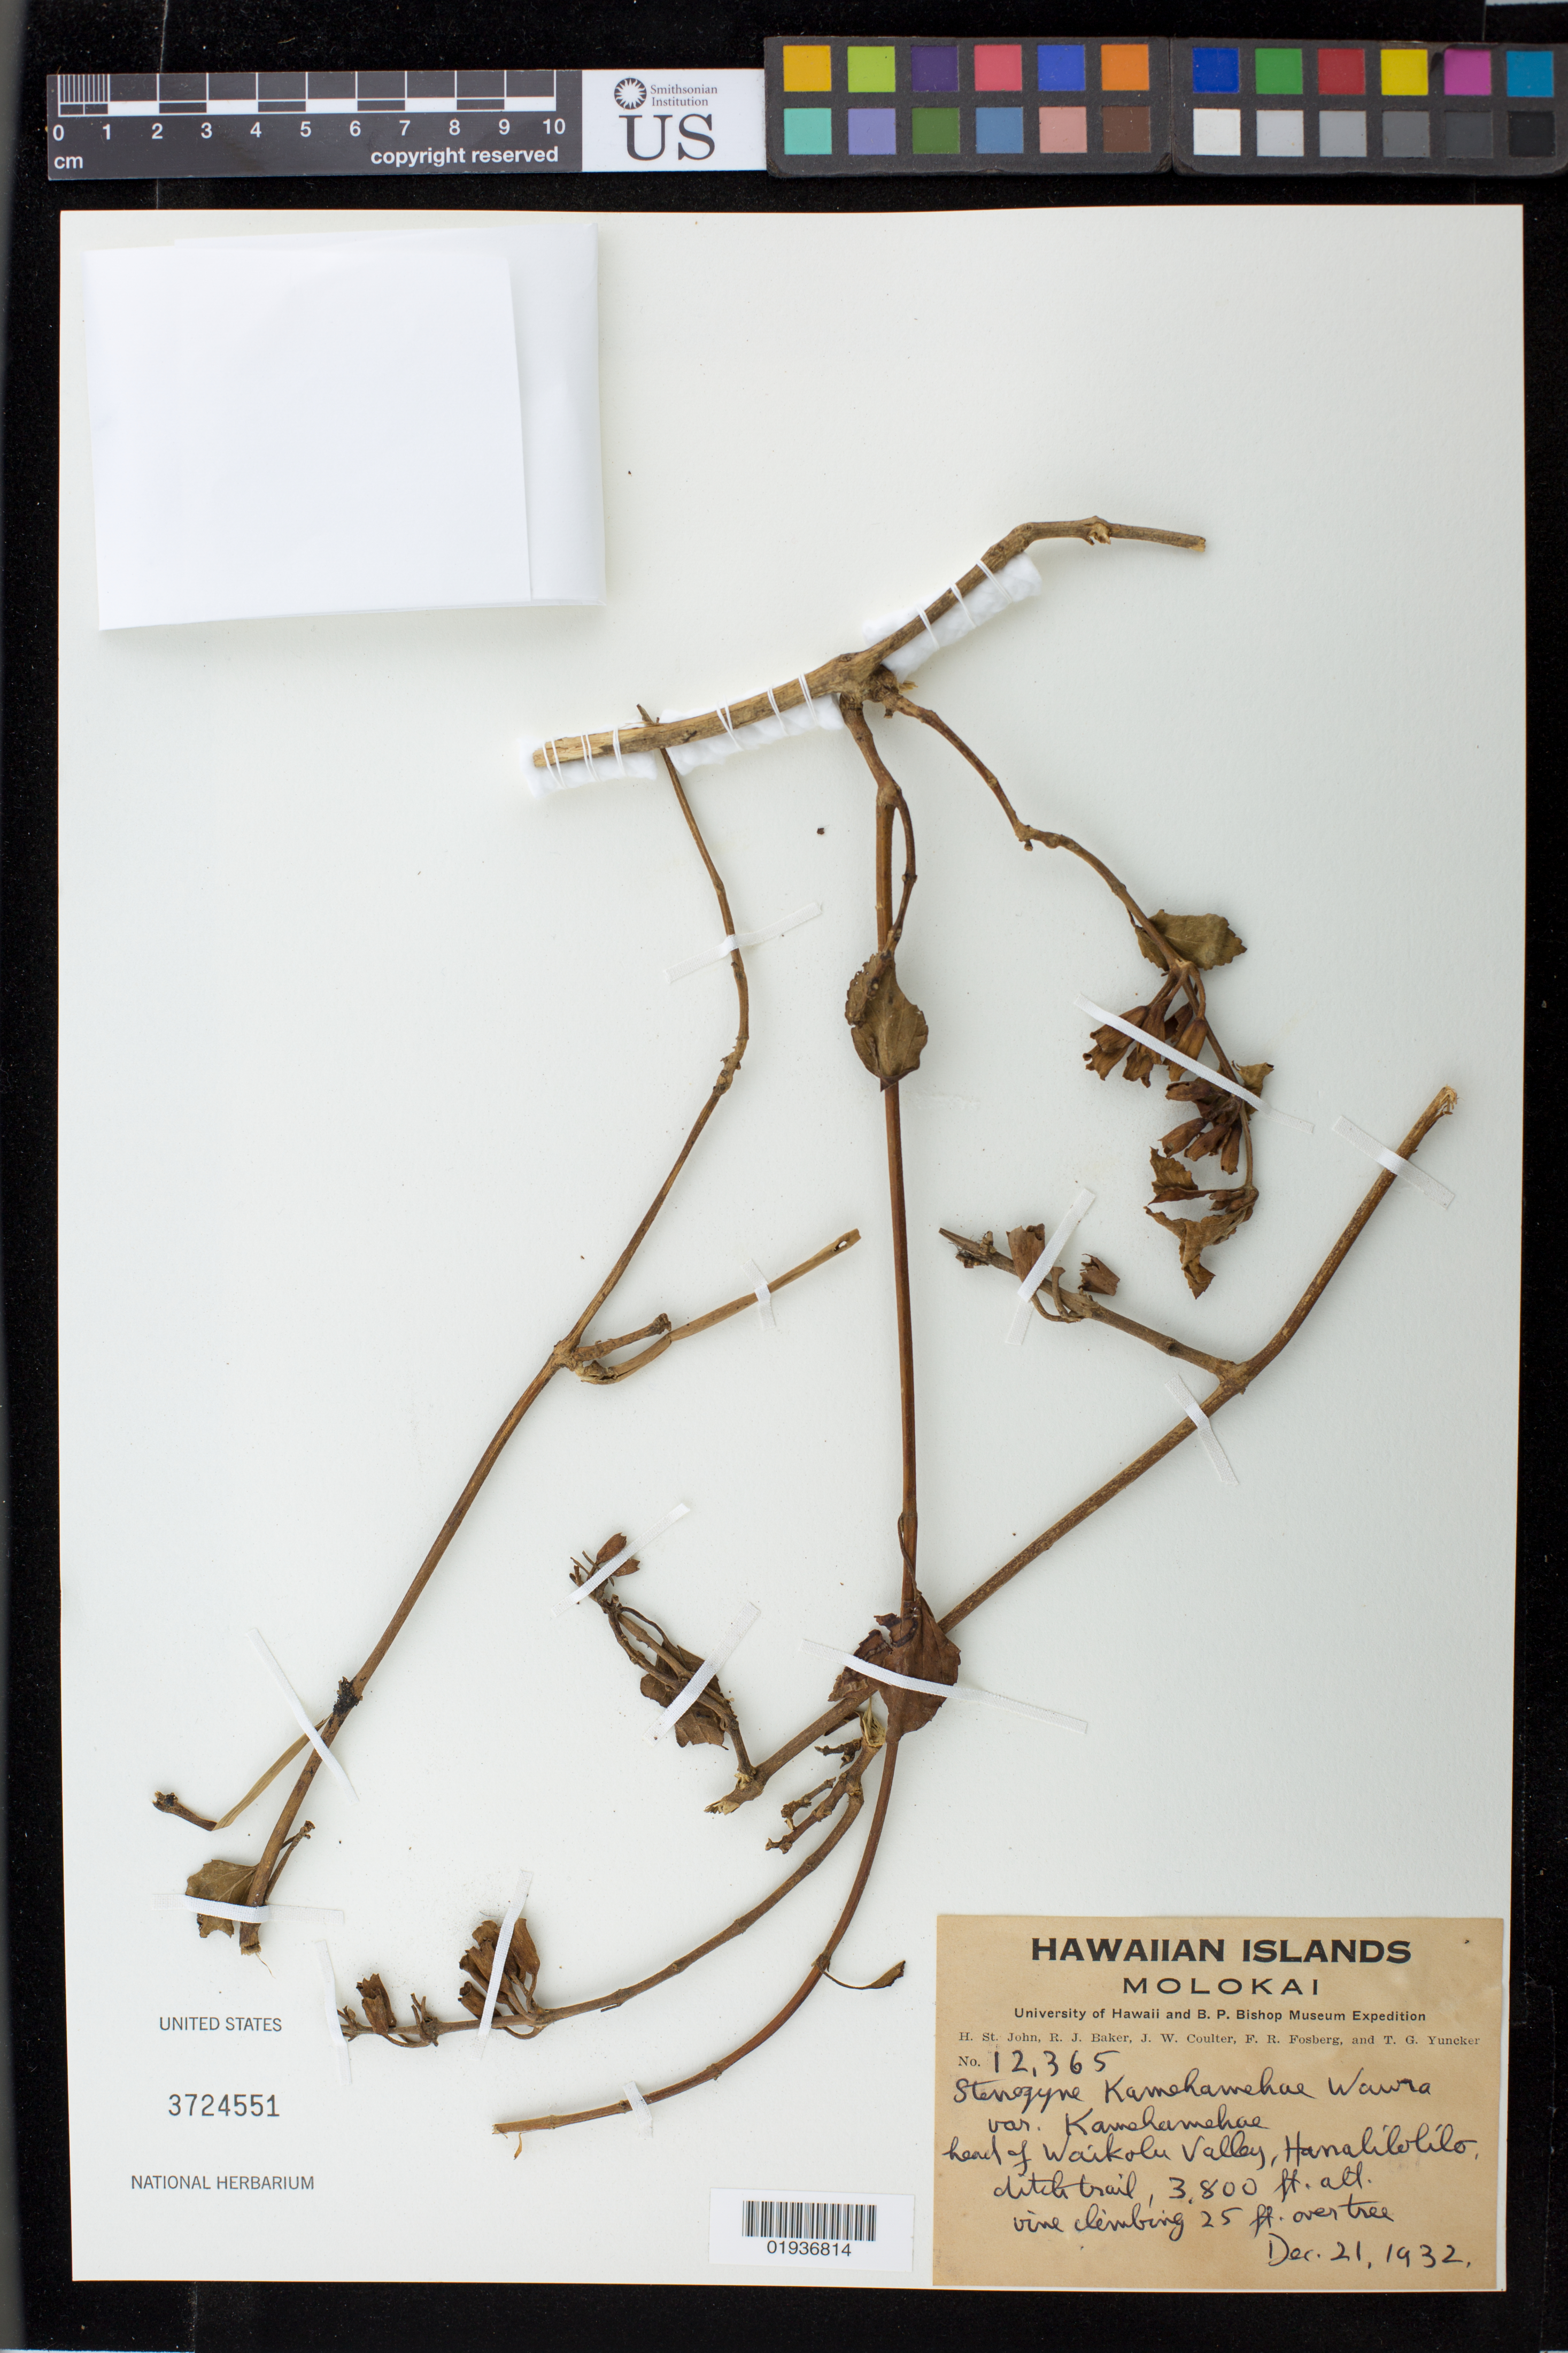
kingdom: Plantae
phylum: Tracheophyta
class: Magnoliopsida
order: Lamiales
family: Lamiaceae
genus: Stenogyne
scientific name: Stenogyne kamehamehae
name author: Wawra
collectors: H. St. John, R. J. Baker, J. W. Coulter, F. R. Fosberg & T. G. Yuncker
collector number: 12365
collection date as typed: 21 Dec 1932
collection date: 1932-12-21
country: United States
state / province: Hawaii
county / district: Maui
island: Moloka'i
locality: Head of Waikolu Valley, Hanalilolilo, ditch trail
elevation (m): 1158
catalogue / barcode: US 3724551